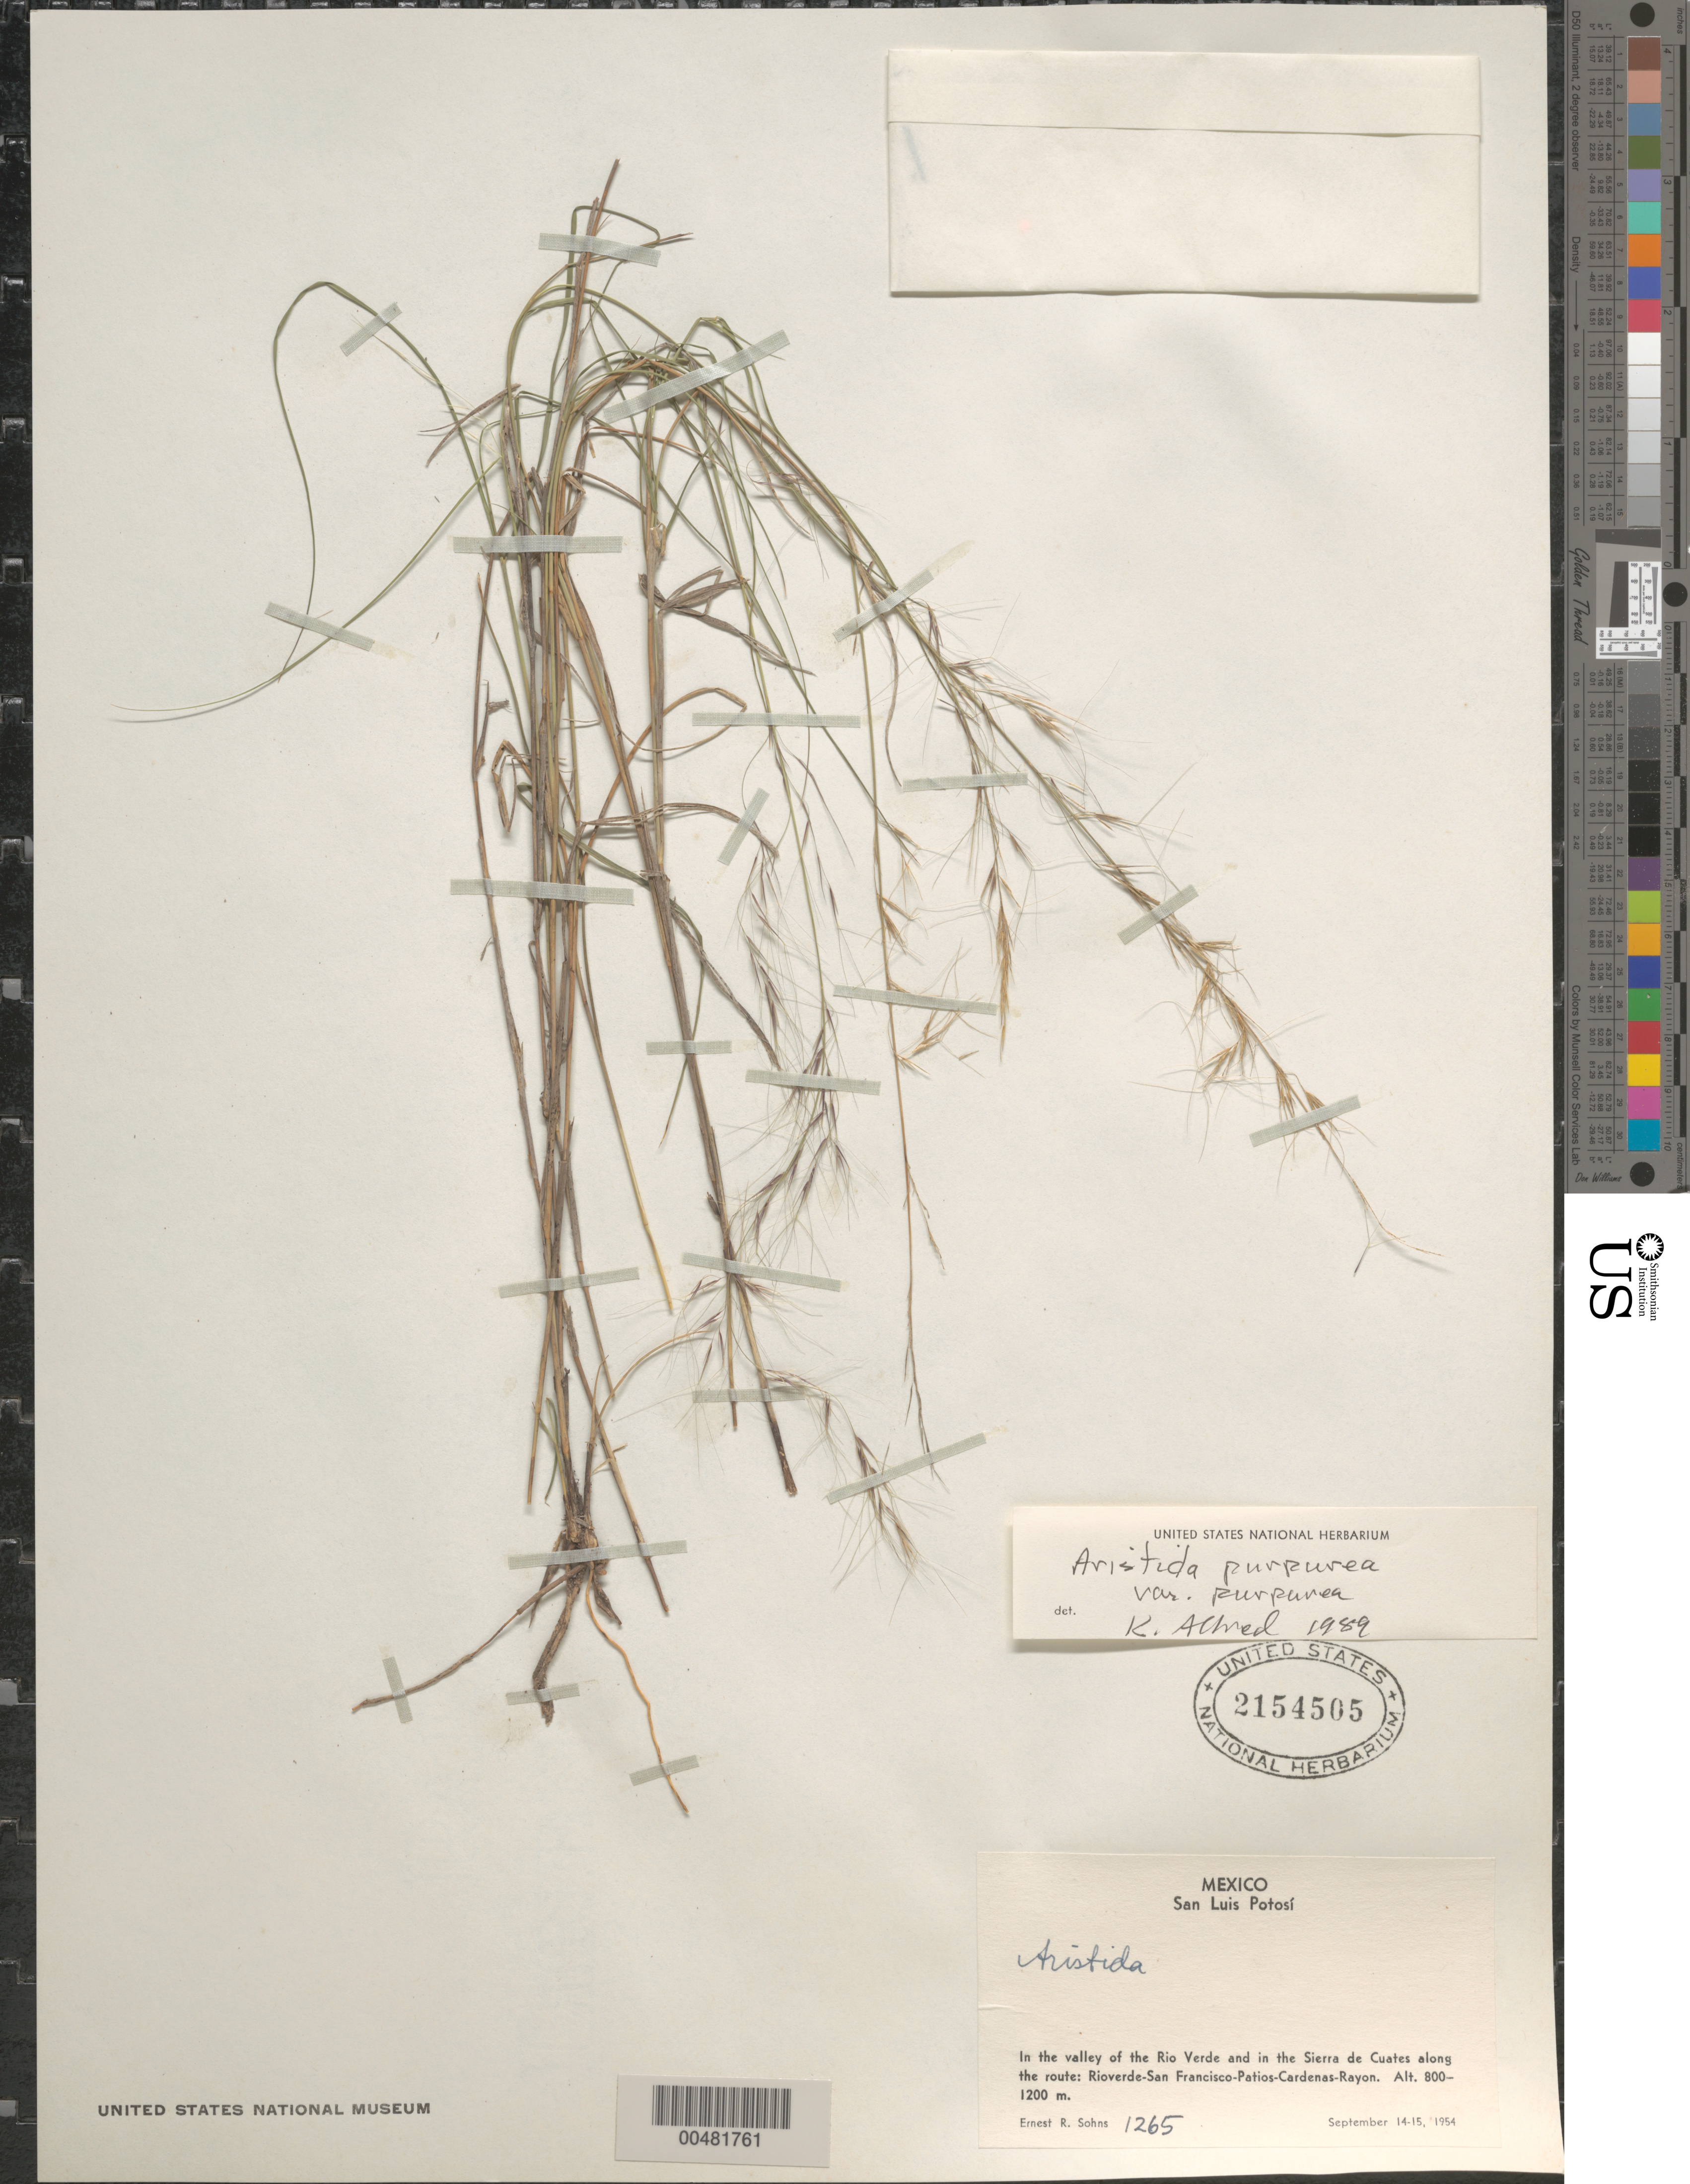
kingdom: Plantae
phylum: Tracheophyta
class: Liliopsida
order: Poales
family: Poaceae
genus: Aristida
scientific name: Aristida purpurea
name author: Nutt.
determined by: Allred, K.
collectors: E. R. Sohns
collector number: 1265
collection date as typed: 14 Sep 1954 to 15 Sep 1954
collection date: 1954-09-14/1954-09-15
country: Mexico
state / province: San Luis Potosi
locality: In the valley of the Rio Verde and in the Sierra de Cuates along the route:Rioverde-San Francisco-Patios-Cardenas-Rayon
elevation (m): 800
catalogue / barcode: US 2154505